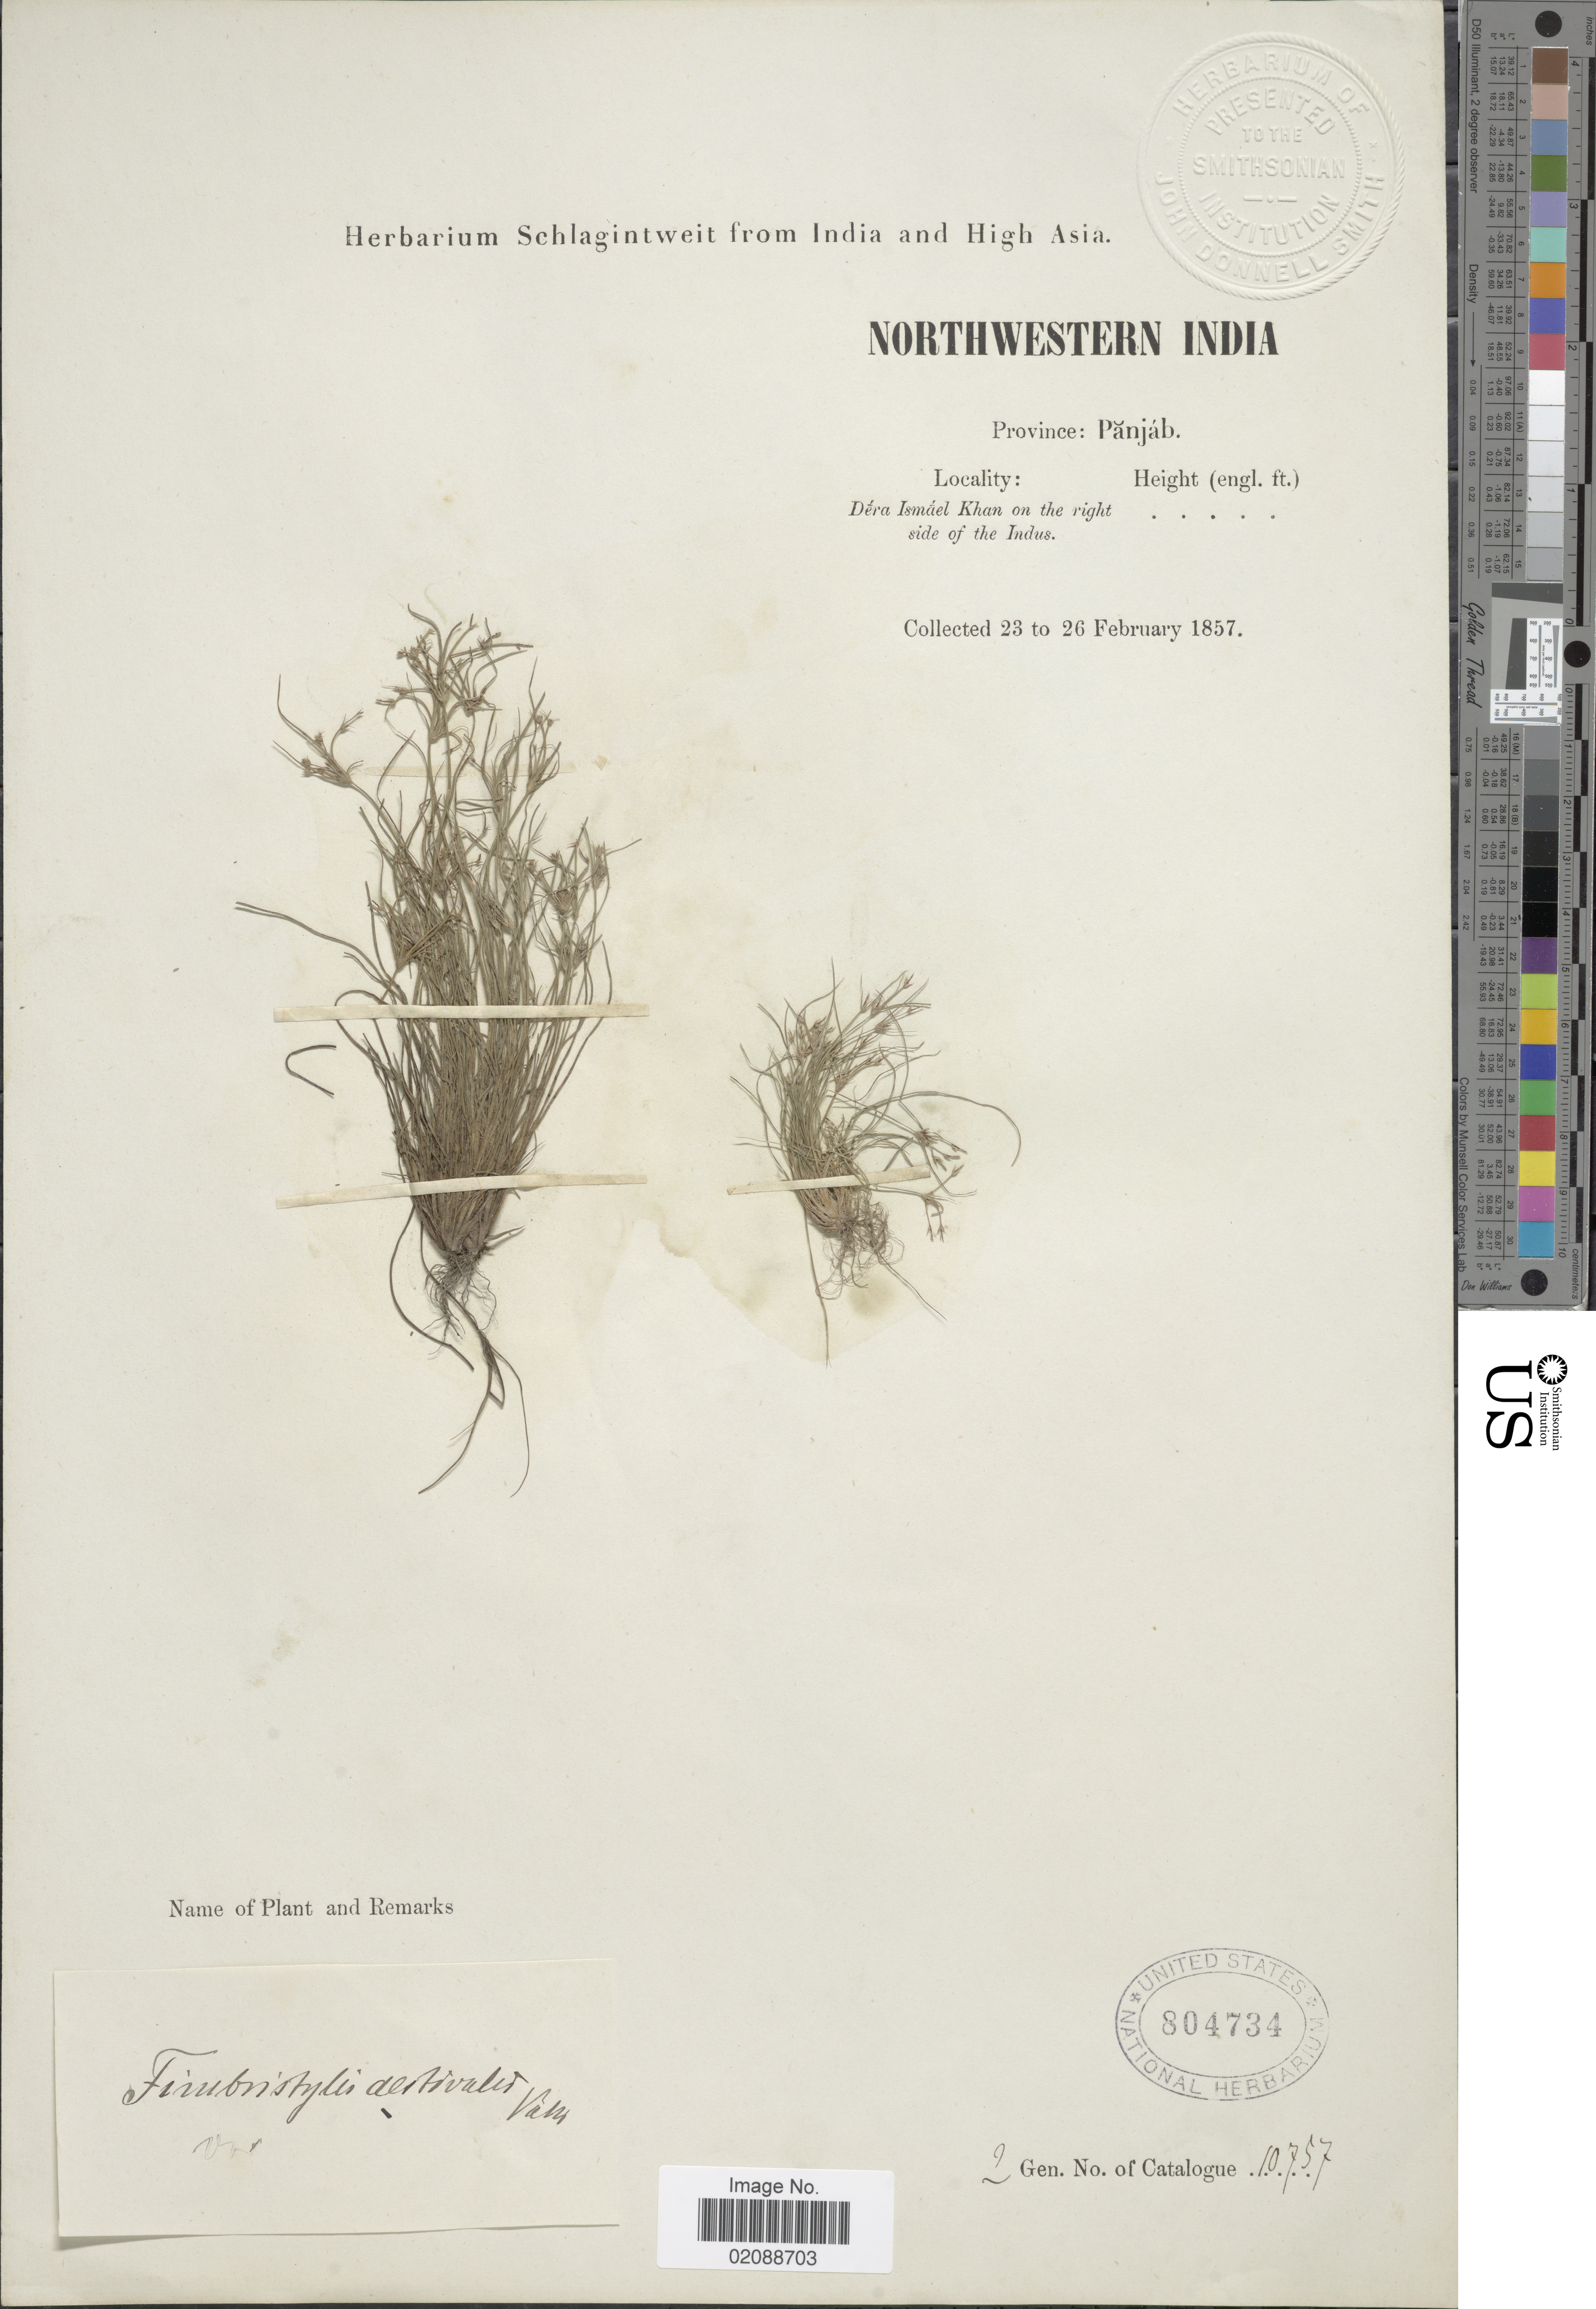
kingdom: Plantae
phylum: Tracheophyta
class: Liliopsida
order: Poales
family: Cyperaceae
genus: Fimbristylis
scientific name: Fimbristylis aestivalis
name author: (Retz.) Vahl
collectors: ex herb. Schlagintweit from India and High Asia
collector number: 10757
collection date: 1857-02-23/1857-02-26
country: India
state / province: Punjab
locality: Northwestern India, Province: Panjab, Dera Ismael Khan on the right side of the Indus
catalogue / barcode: US 804734